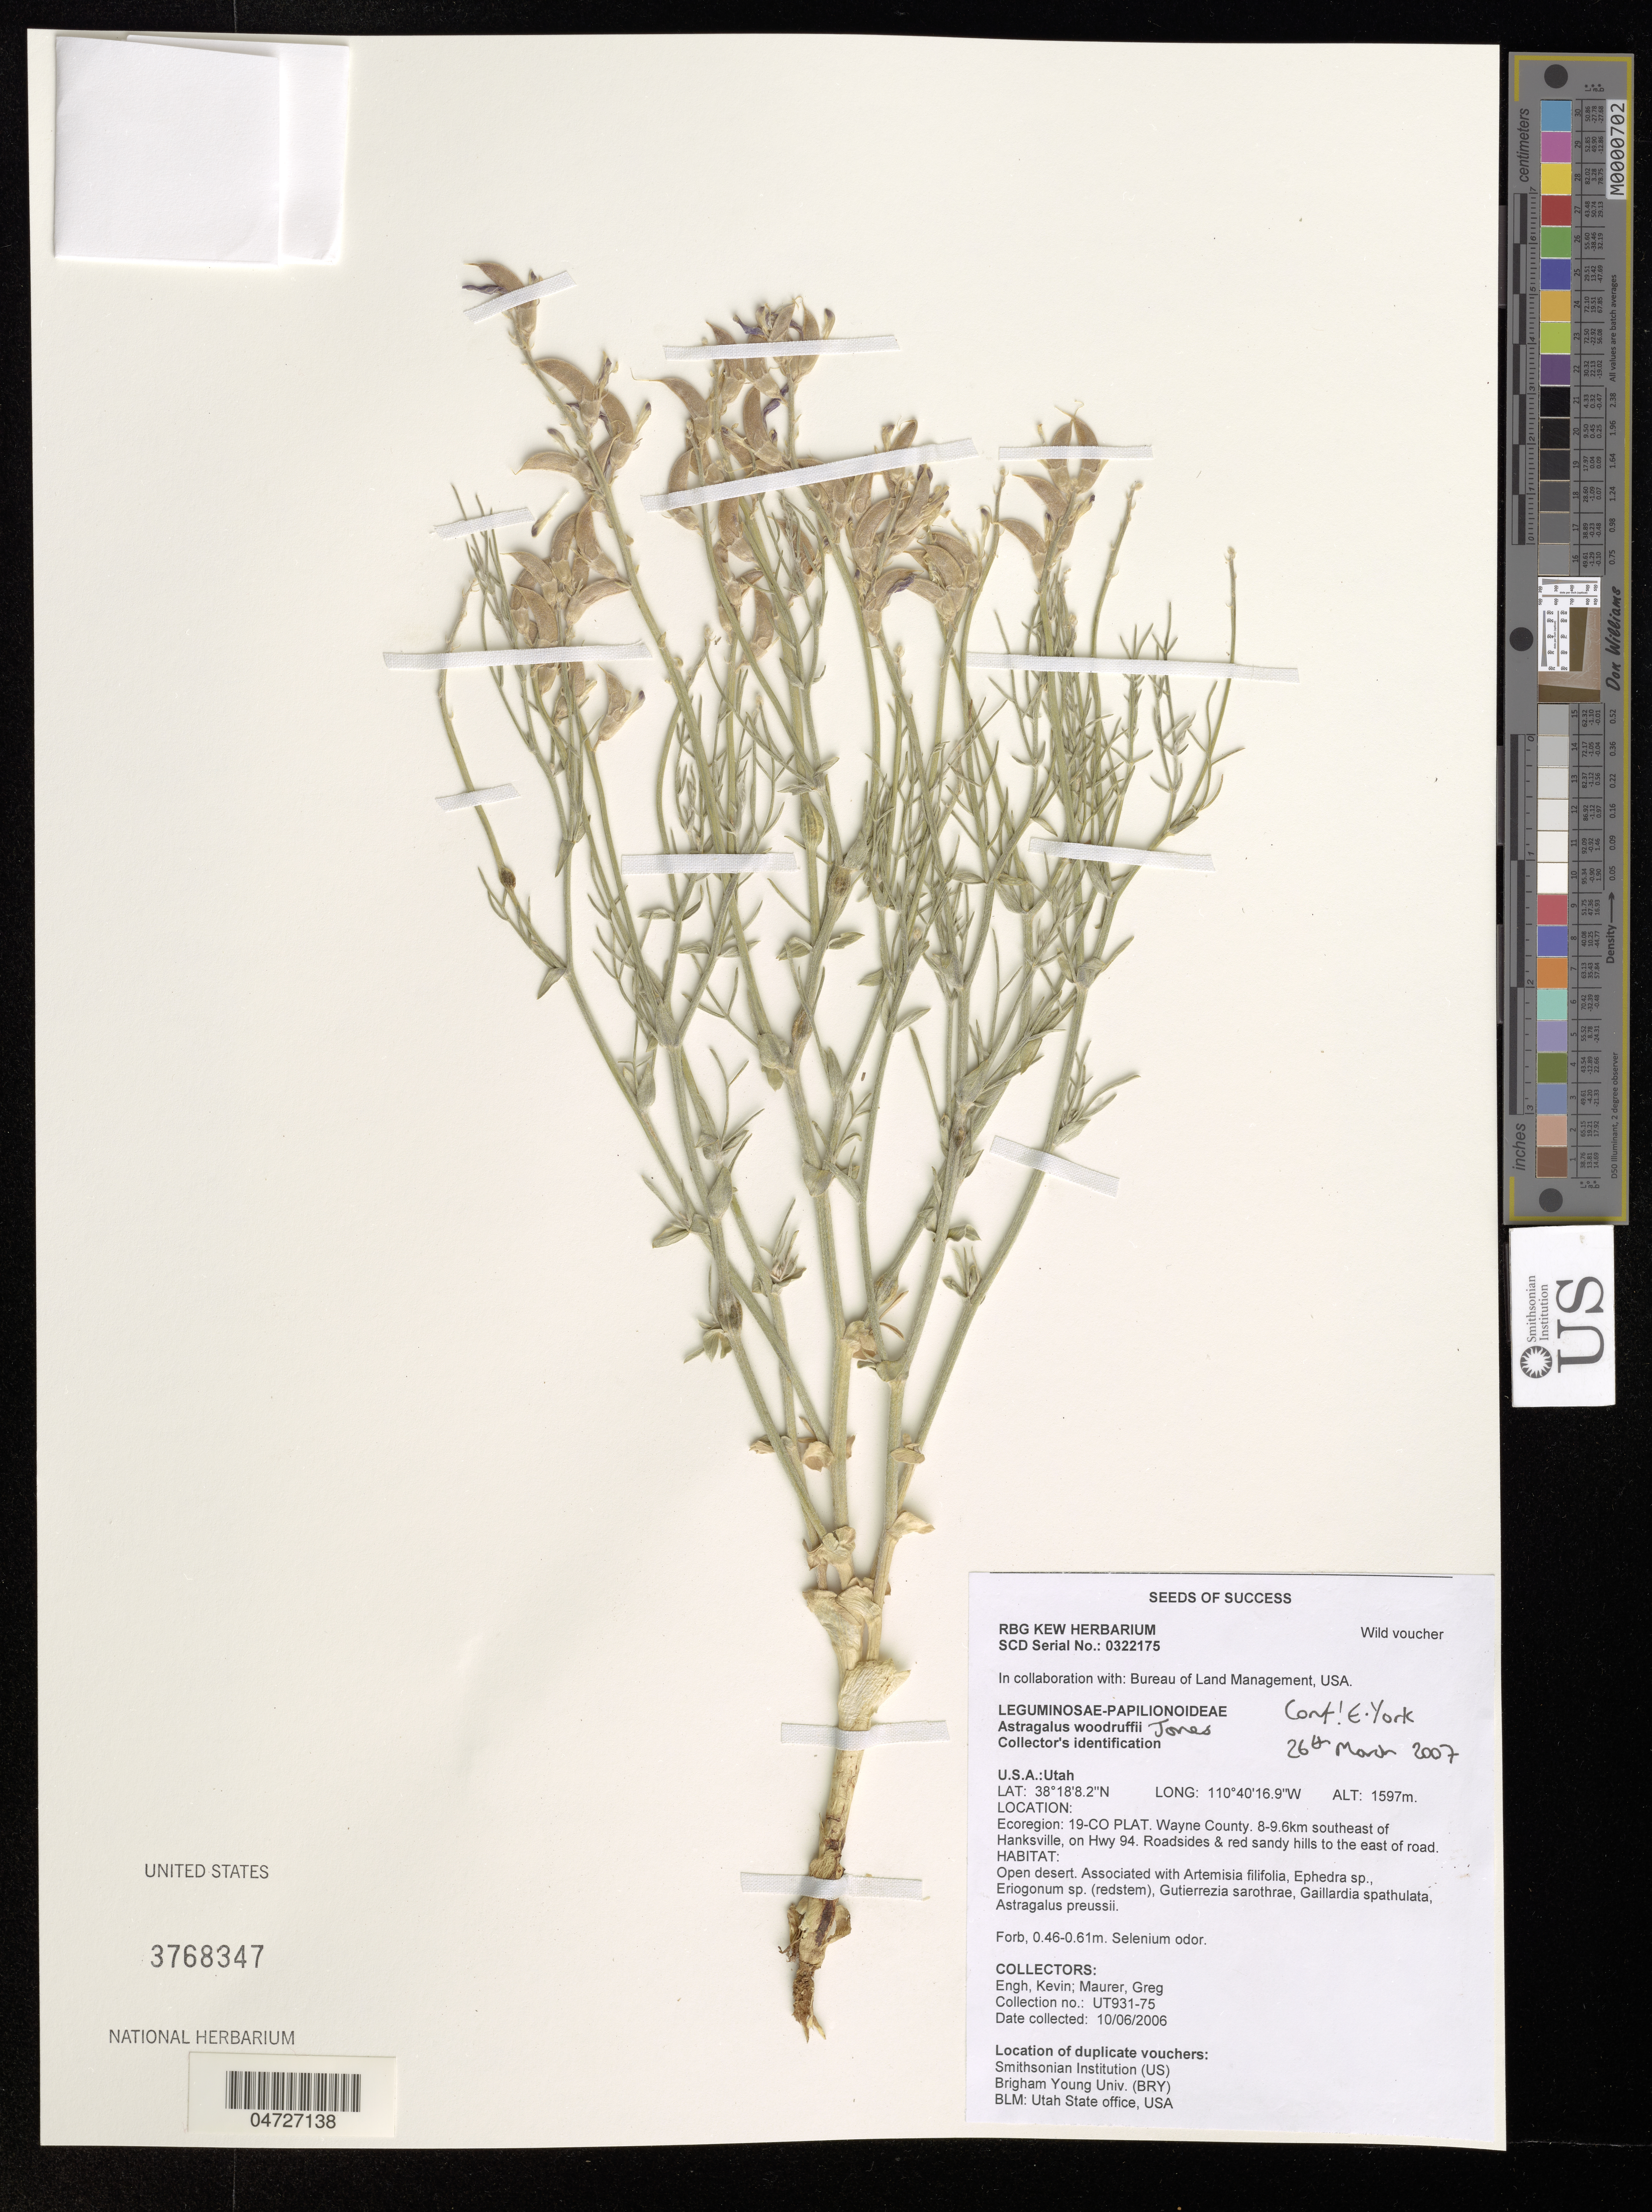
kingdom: Plantae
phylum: Tracheophyta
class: Magnoliopsida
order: Fabales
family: Fabaceae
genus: Astragalus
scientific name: Astragalus woodruffii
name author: M.E. Jones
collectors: K. Engh & G. Maurer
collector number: UT931-75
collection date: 2006-06-10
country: United States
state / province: Utah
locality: Ecoregion: 19-CO PLAT. Wayne County. 8-9.6km southeast of Hanksville, on Hwy 94. Roadsides & red sandy hills to the east of road.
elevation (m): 1597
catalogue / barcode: US 3768347